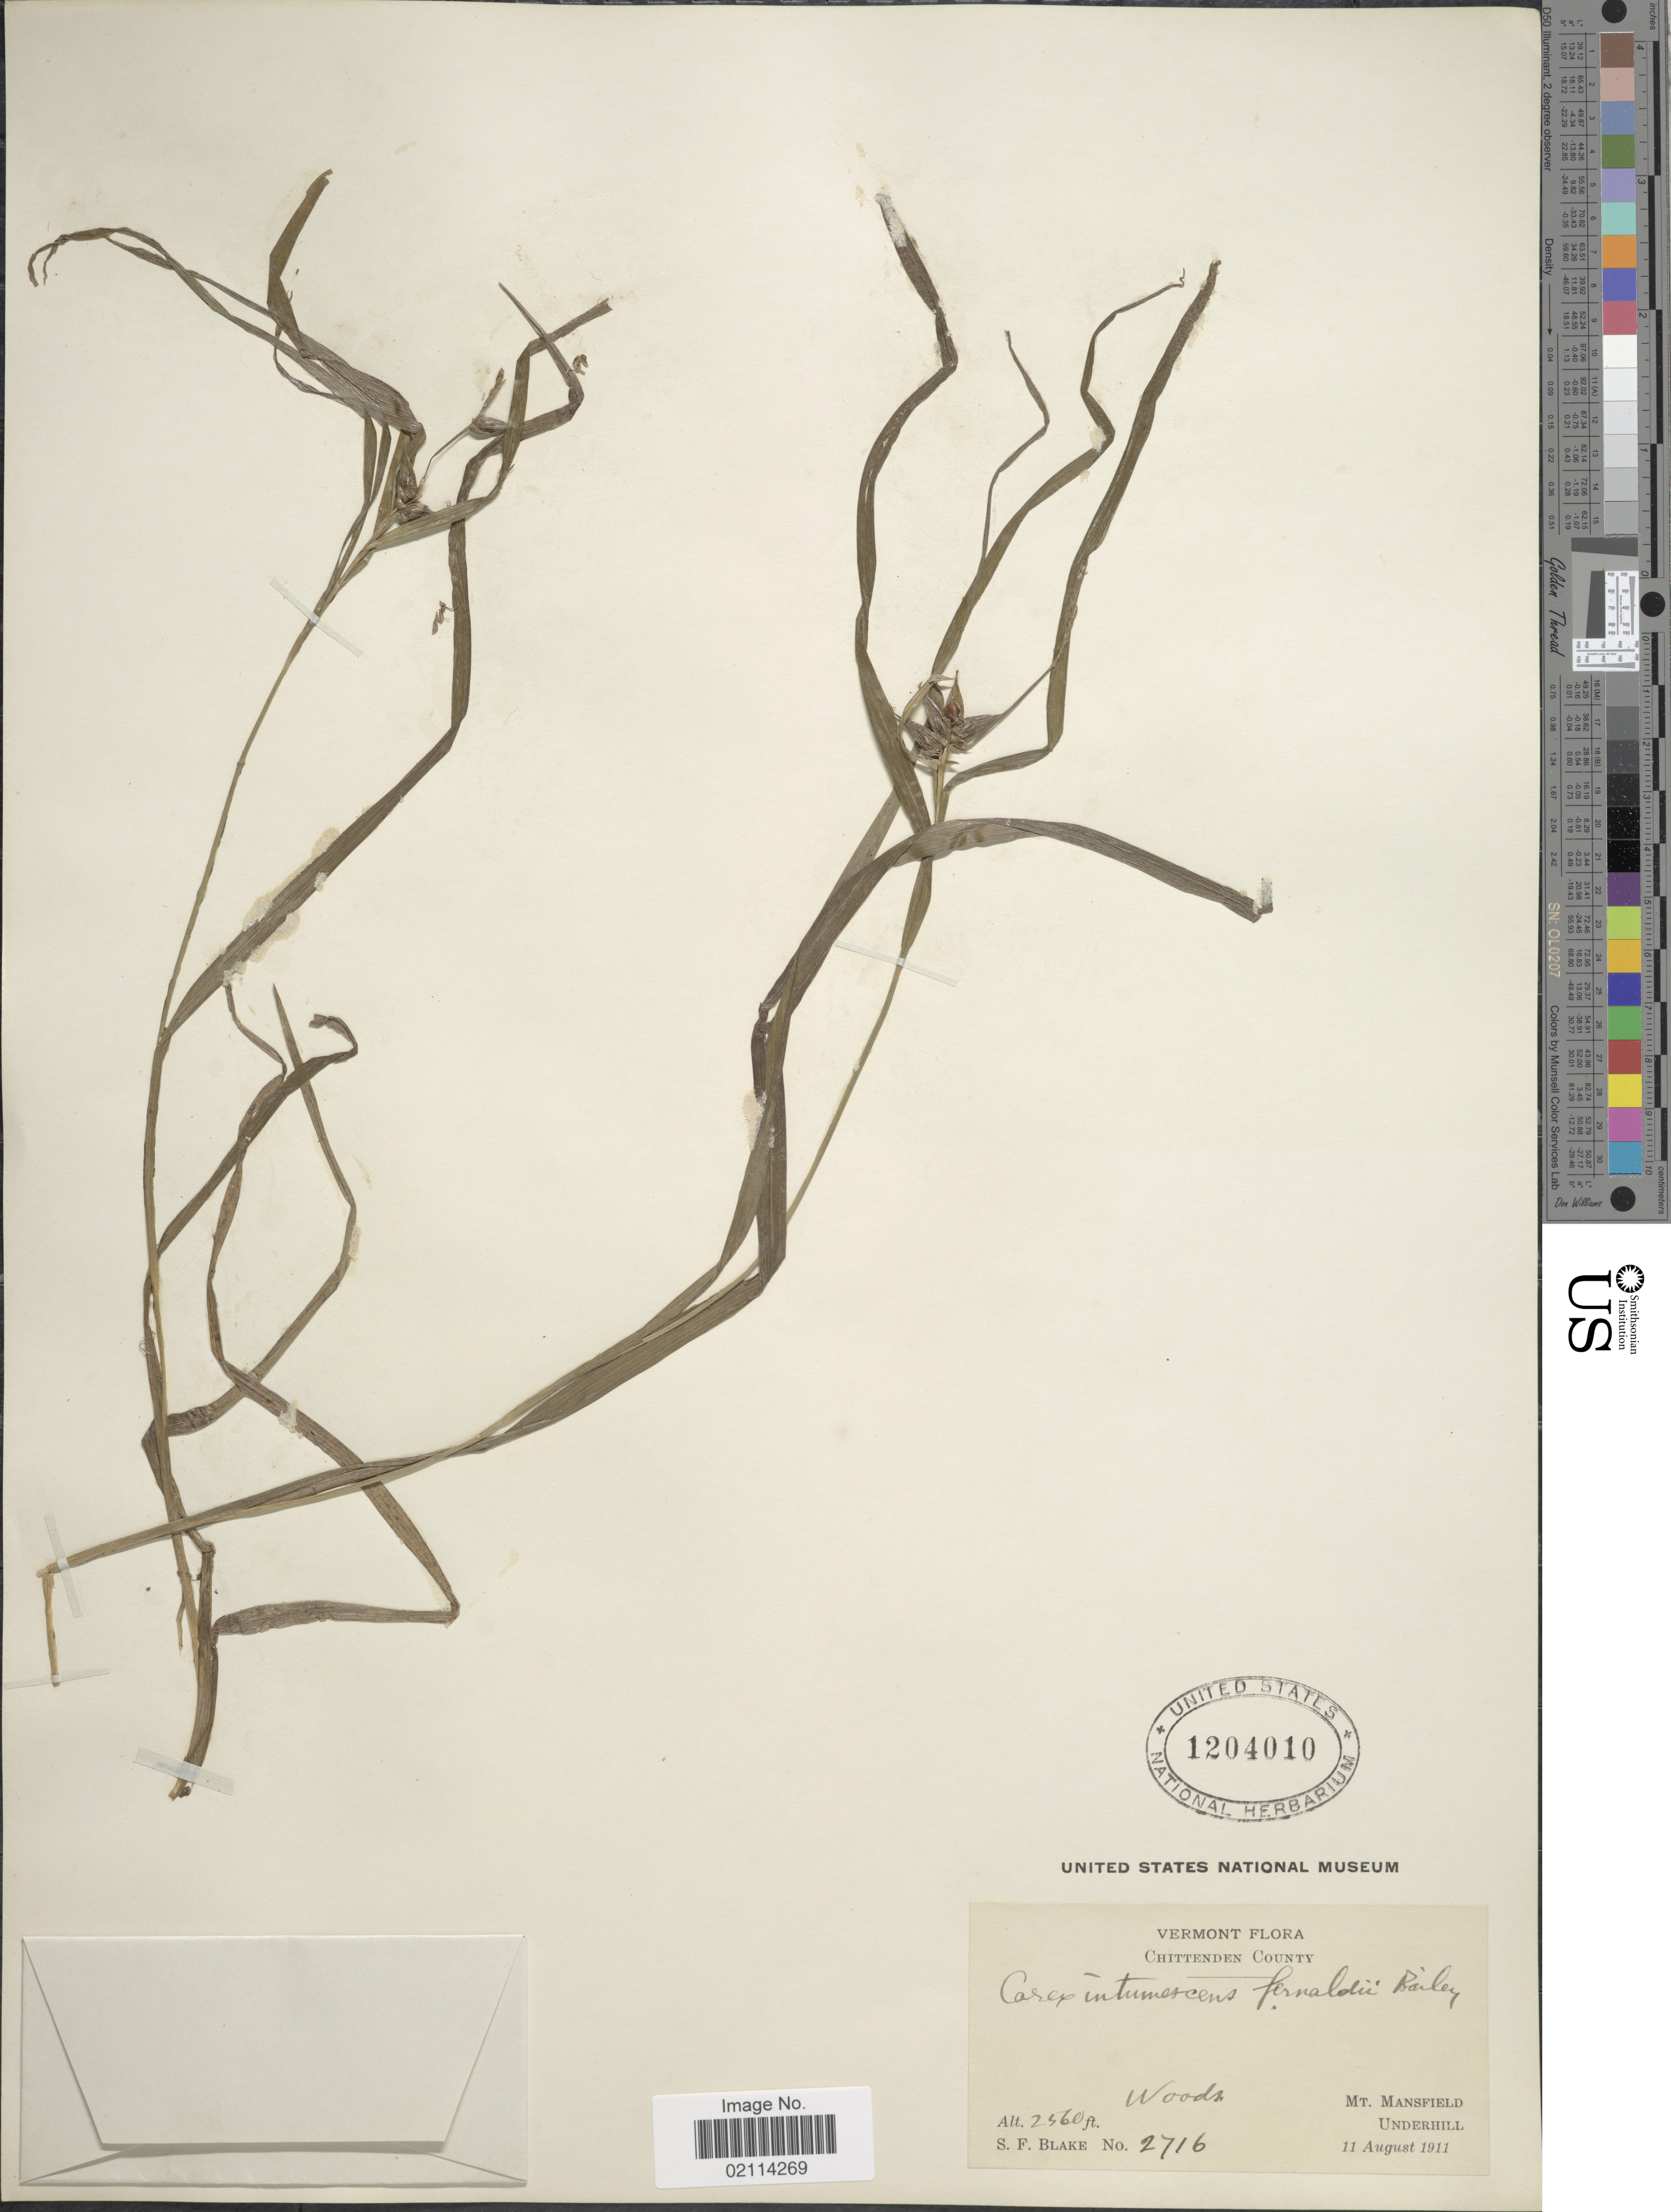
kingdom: Plantae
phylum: Tracheophyta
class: Liliopsida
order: Poales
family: Cyperaceae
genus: Carex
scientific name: Carex intumescens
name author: Rudge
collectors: S. Blake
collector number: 2716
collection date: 1911-08-11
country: Georgia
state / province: Kvemo Kartli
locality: Chittenden County, woods, Mt. Mansfield, Underhill.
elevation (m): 780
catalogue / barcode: US 1204010